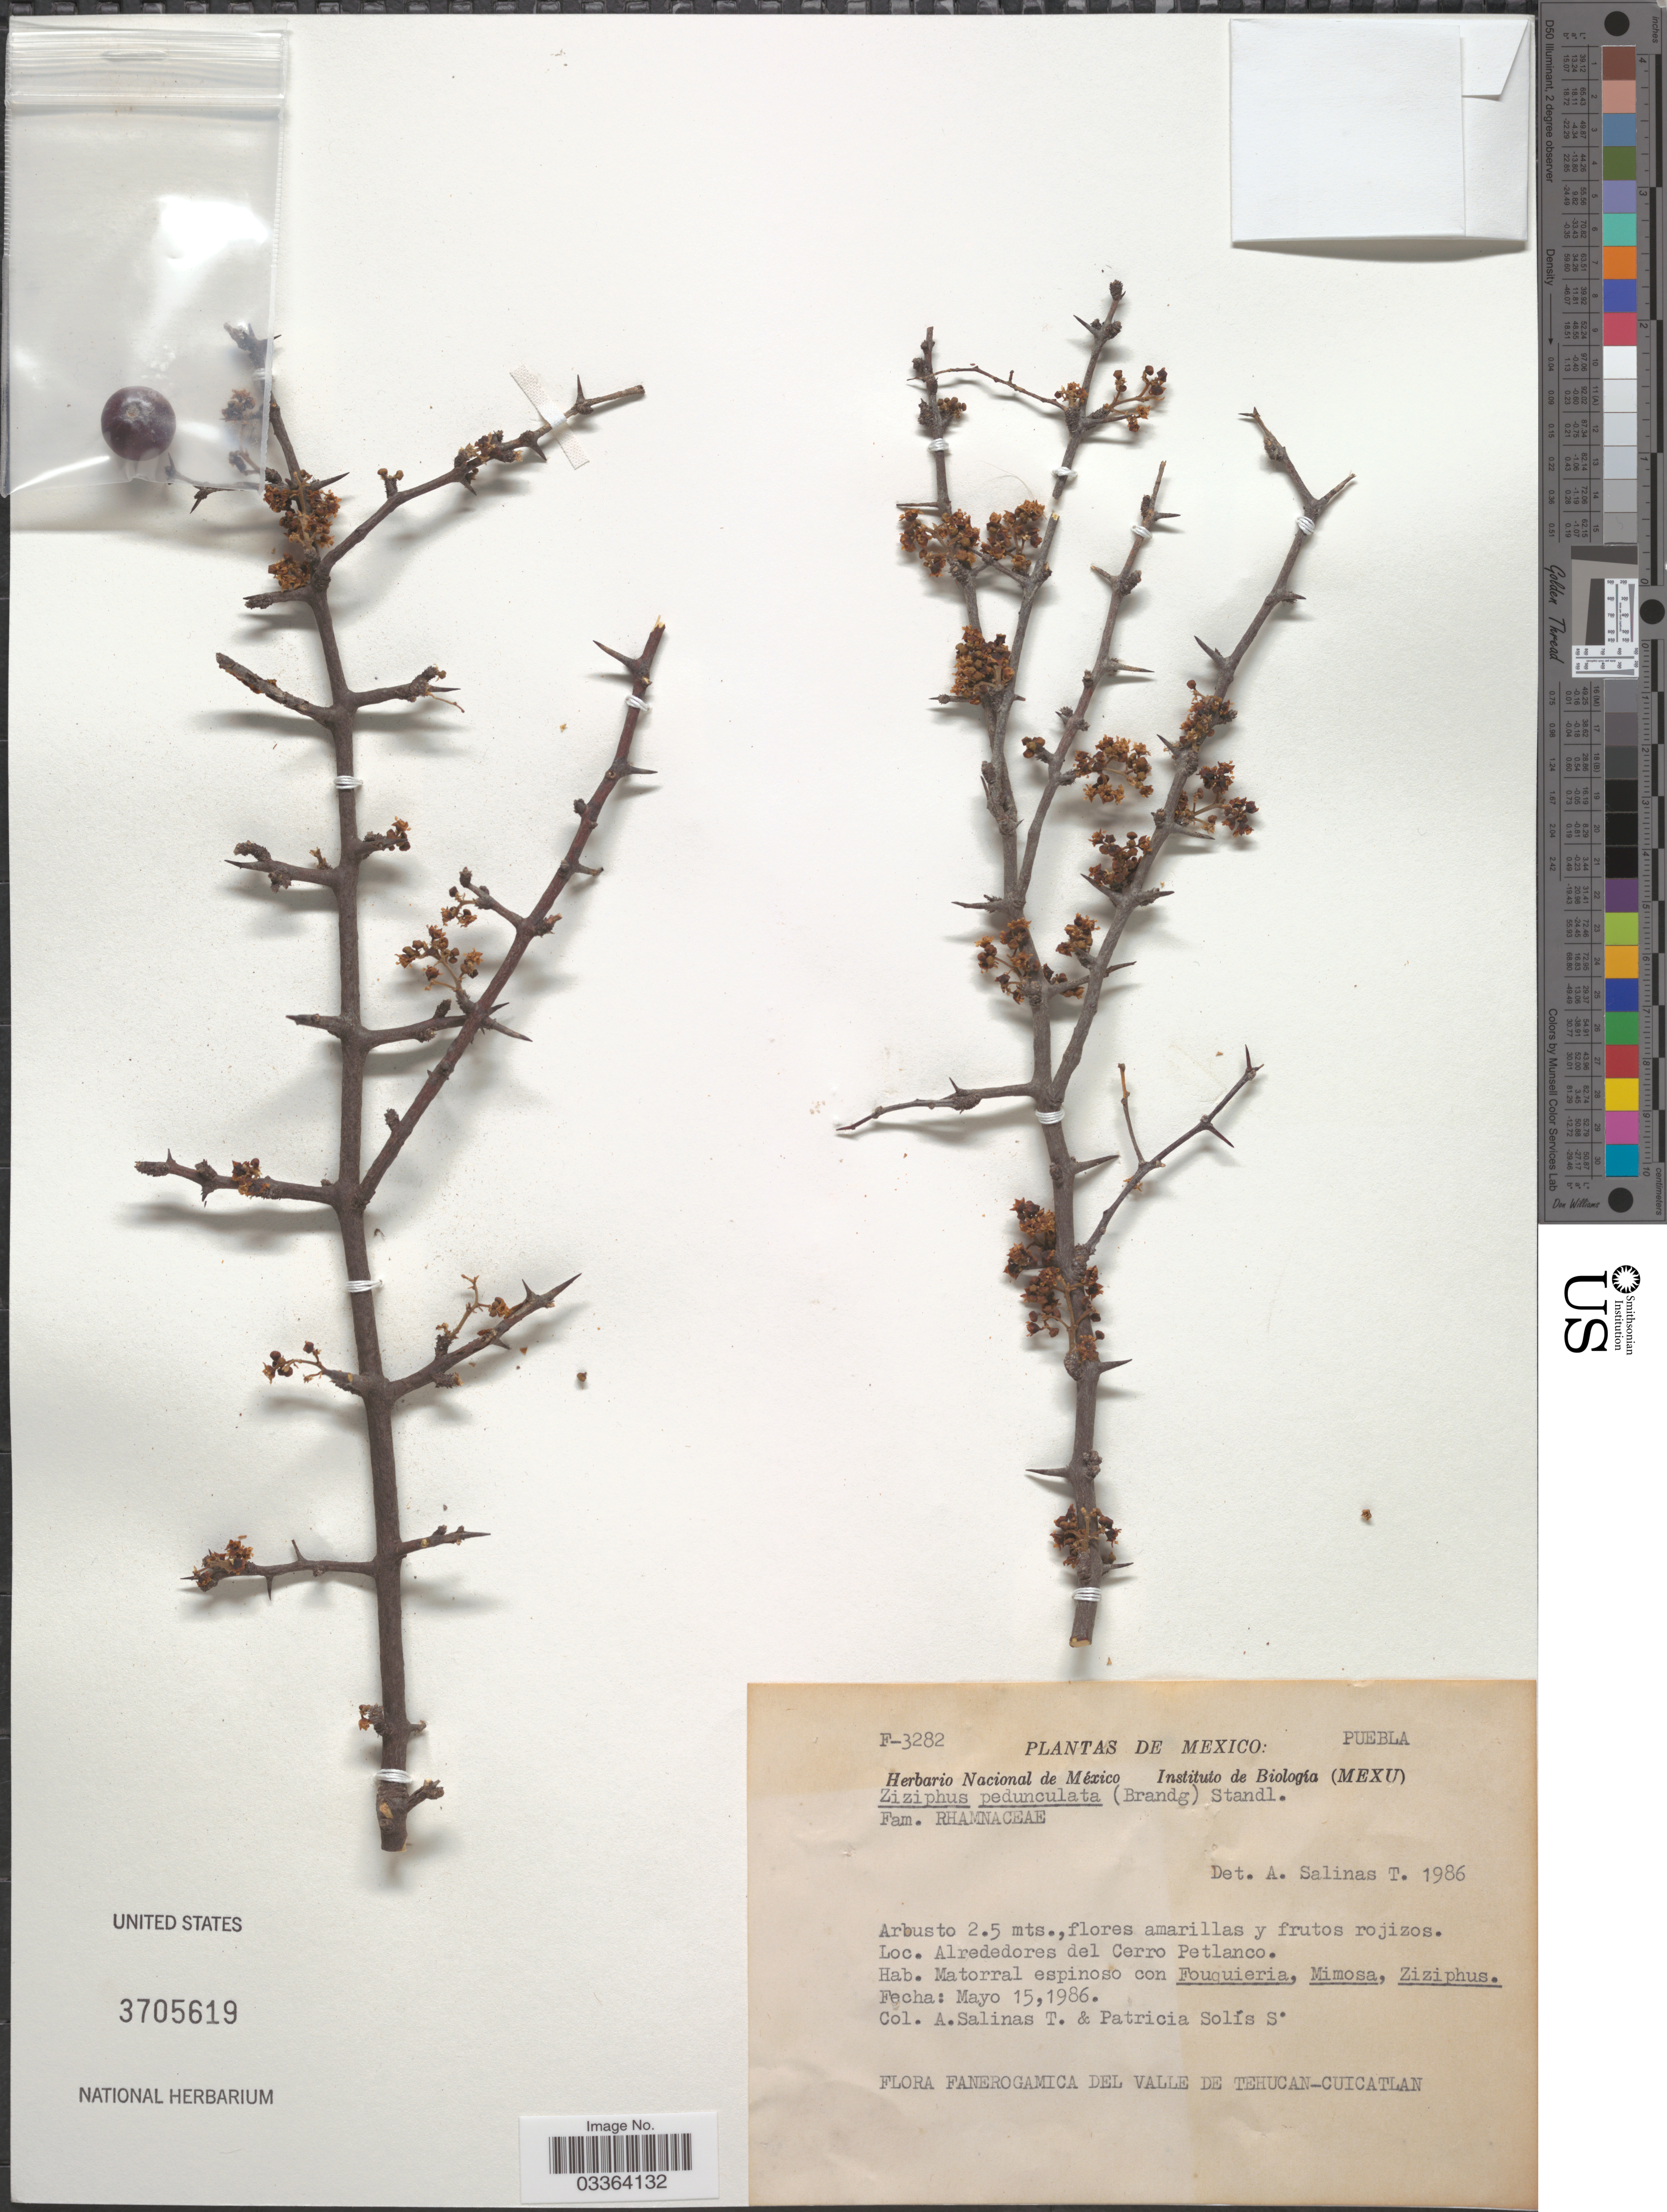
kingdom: Plantae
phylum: Tracheophyta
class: Magnoliopsida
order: Rosales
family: Rhamnaceae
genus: Sarcomphalus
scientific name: Sarcomphalus pedunculatus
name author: (Brandegee) Hauenschild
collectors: A. Salinas T. & P. Solis S.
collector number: F-3282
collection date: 1986-05-15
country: Mexico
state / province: Puebla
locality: Alrededores del Cerro Petlanco, Valle de Tehucan-Cuicatlan.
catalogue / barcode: US 3705619